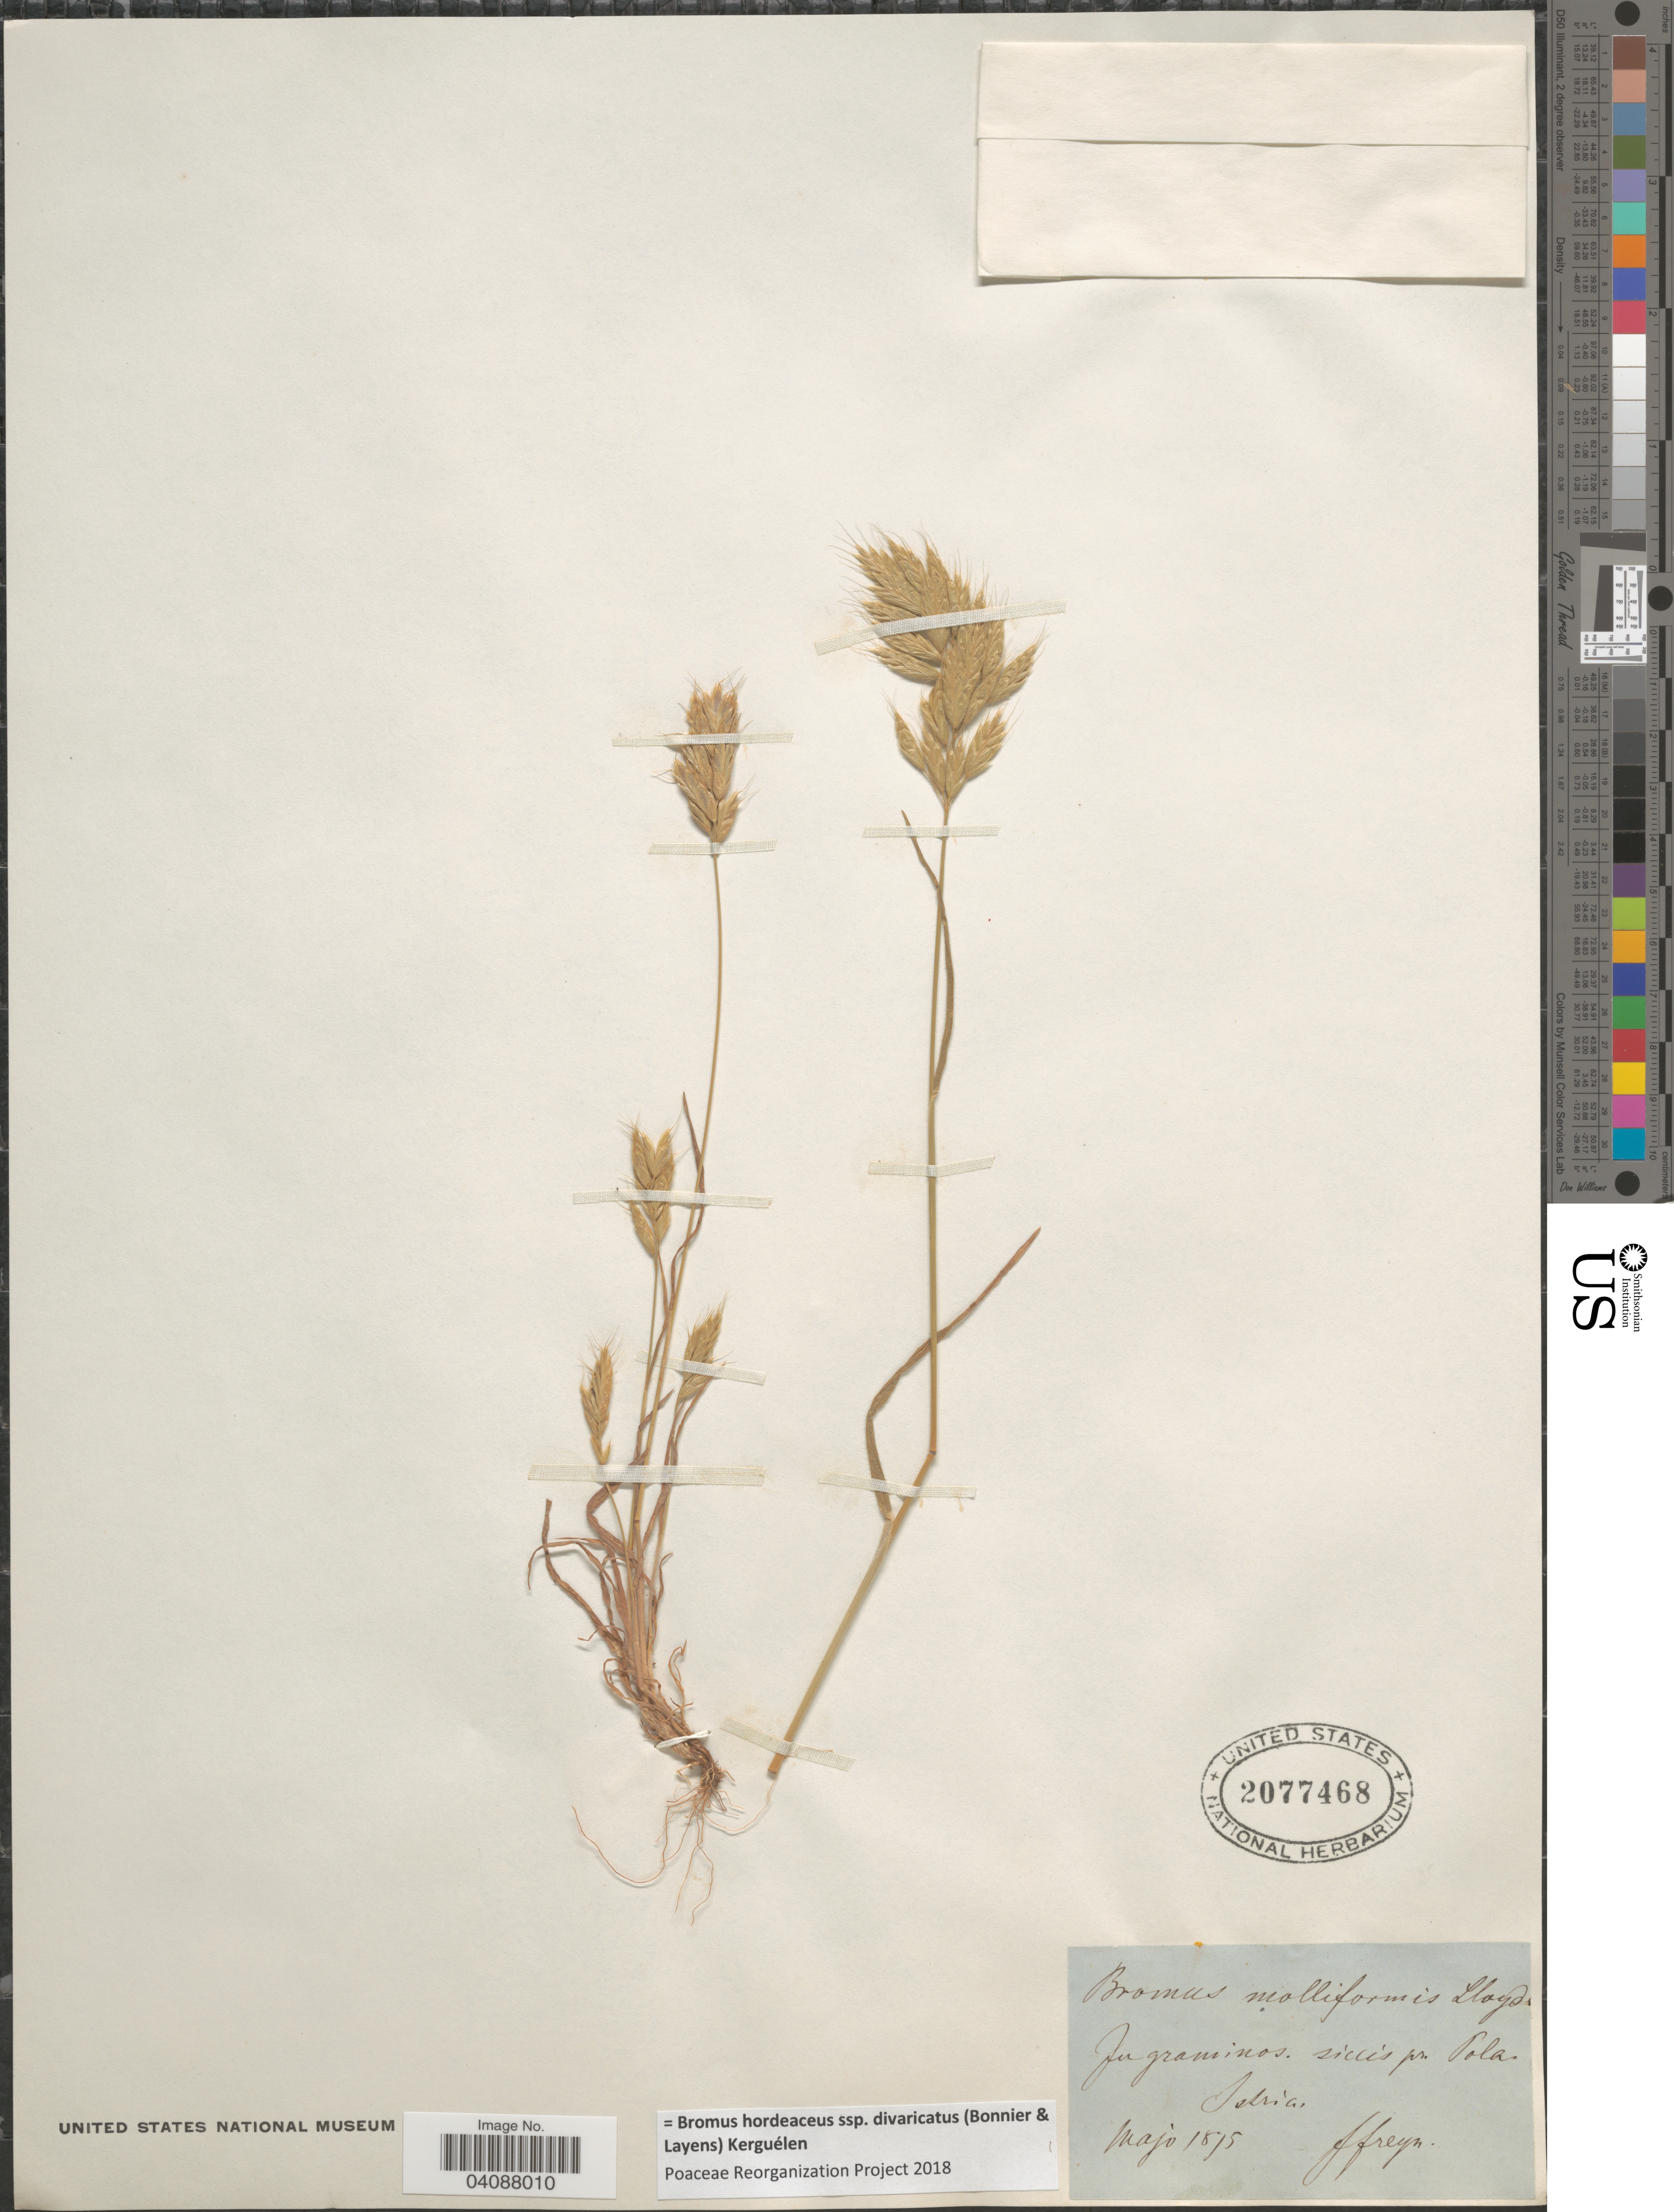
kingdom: Plantae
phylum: Tracheophyta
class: Liliopsida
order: Poales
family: Poaceae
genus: Bromus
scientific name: Bromus hordeaceus subsp. divaricatus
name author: (Bonnier & Layens) Kerguélen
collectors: J. Freyn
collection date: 1875-05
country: Croatia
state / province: Istria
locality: Jugraminos siccis pr. Pola.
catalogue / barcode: US 2077468